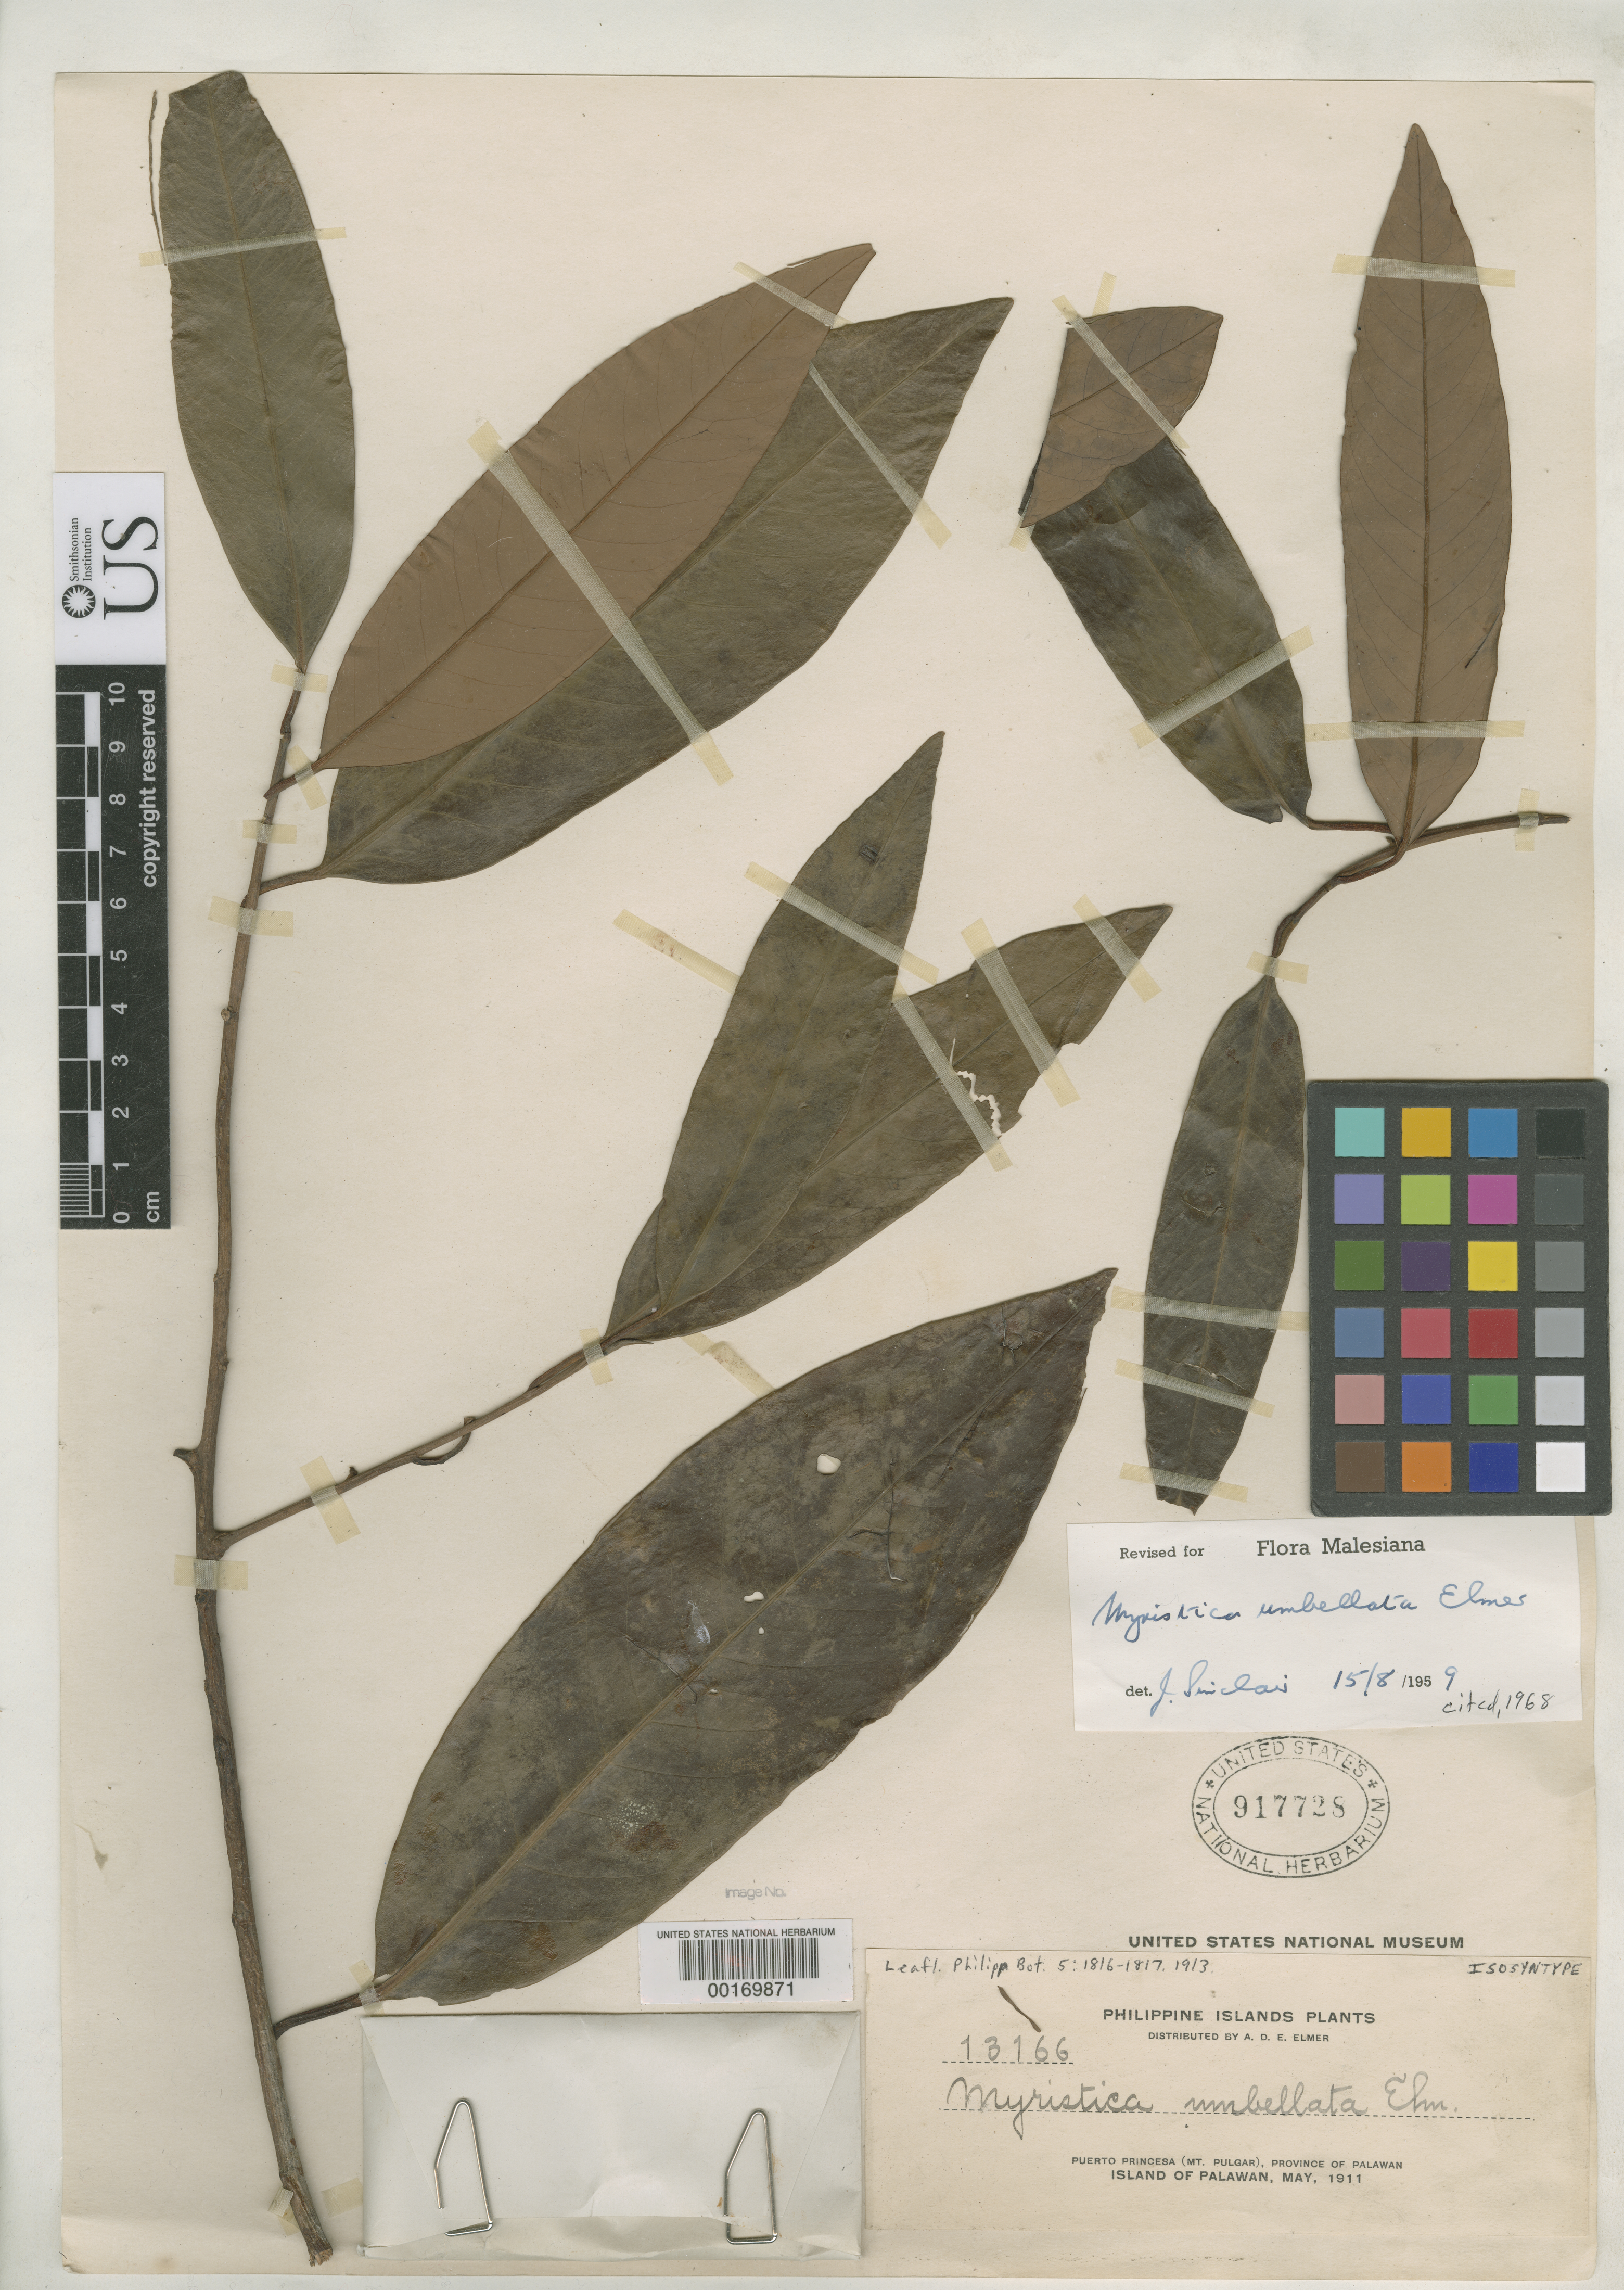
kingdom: Plantae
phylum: Tracheophyta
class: Magnoliopsida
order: Magnoliales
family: Myristicaceae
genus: Myristica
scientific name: Myristica umbellata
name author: Elmer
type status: Isosyntype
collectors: A. D. E. Elmer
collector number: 13166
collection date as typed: May 1911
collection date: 1911-05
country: Philippines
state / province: Mimaropa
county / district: Palawan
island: Palawan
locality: Puerto Princesa (Mt. Pulgar), province of Palawan, Island of Palawan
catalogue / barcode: US 917728